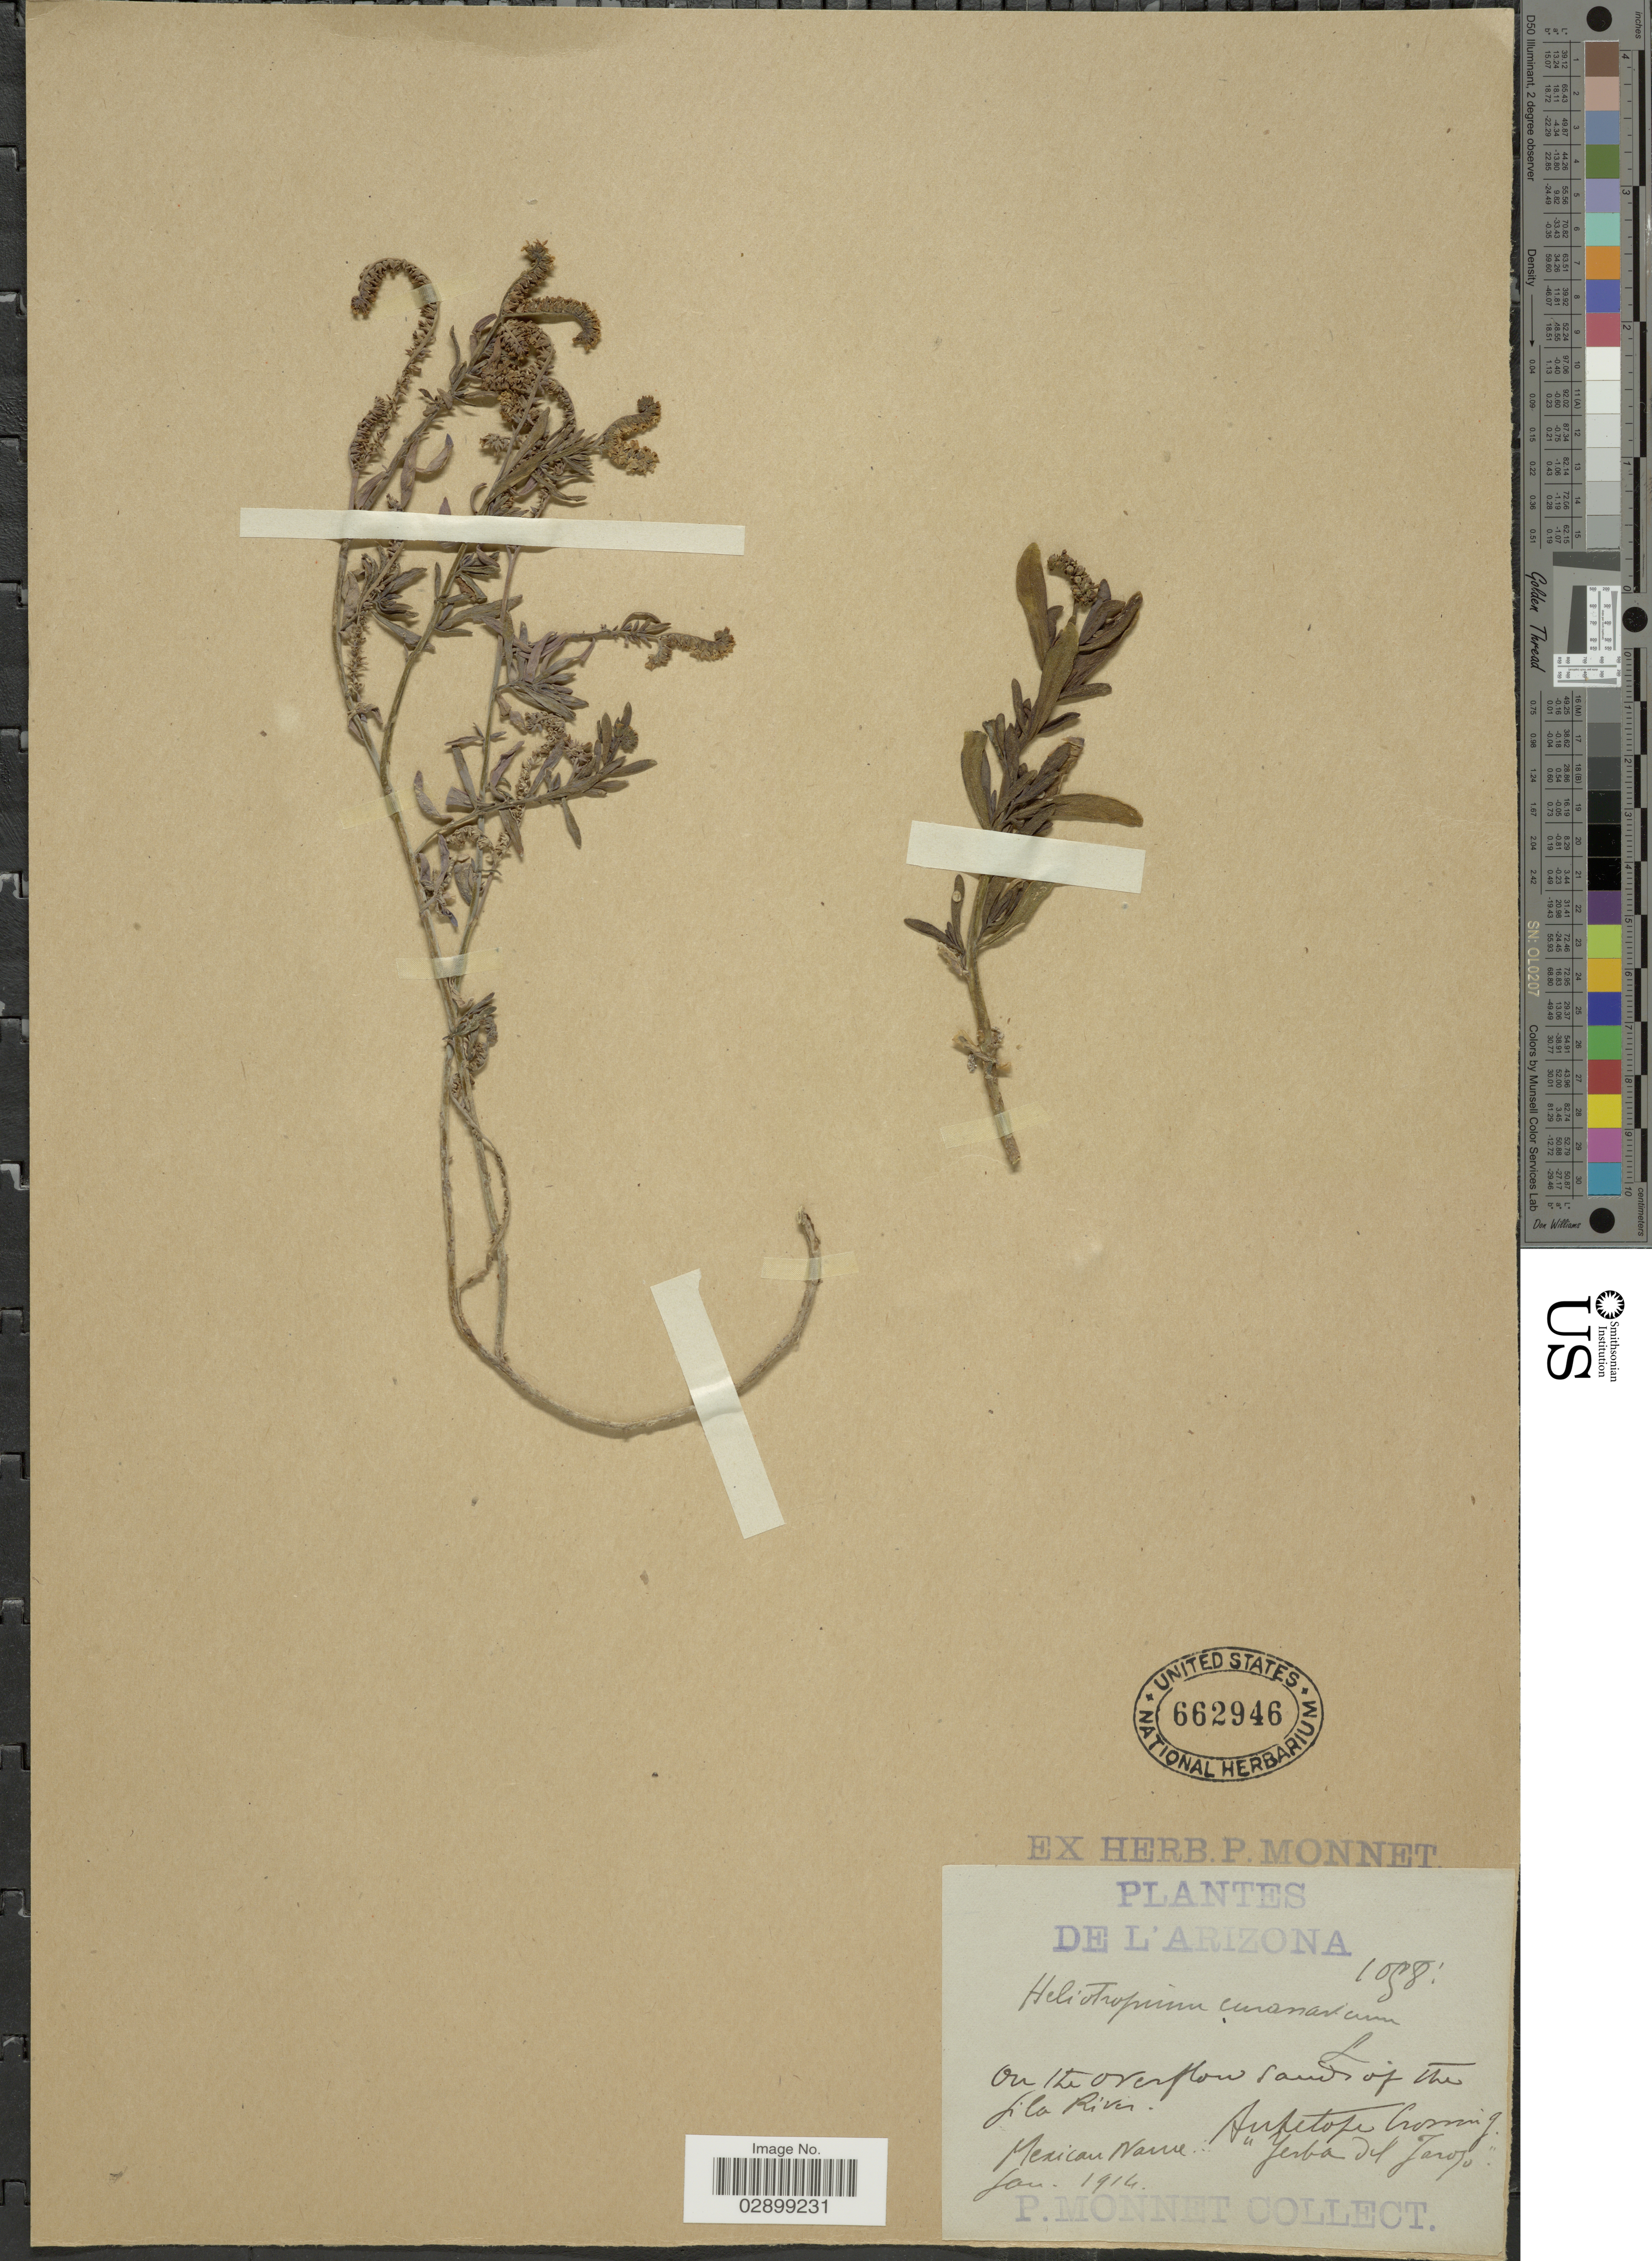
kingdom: Plantae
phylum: Tracheophyta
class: Magnoliopsida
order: Boraginales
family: Heliotropiaceae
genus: Heliotropium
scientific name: Heliotropium sp.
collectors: P. Monnet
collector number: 1058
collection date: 1914-01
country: United States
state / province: Arizona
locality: On the overflow sands of the Gila River. Antelope Crossing.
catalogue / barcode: US 662946